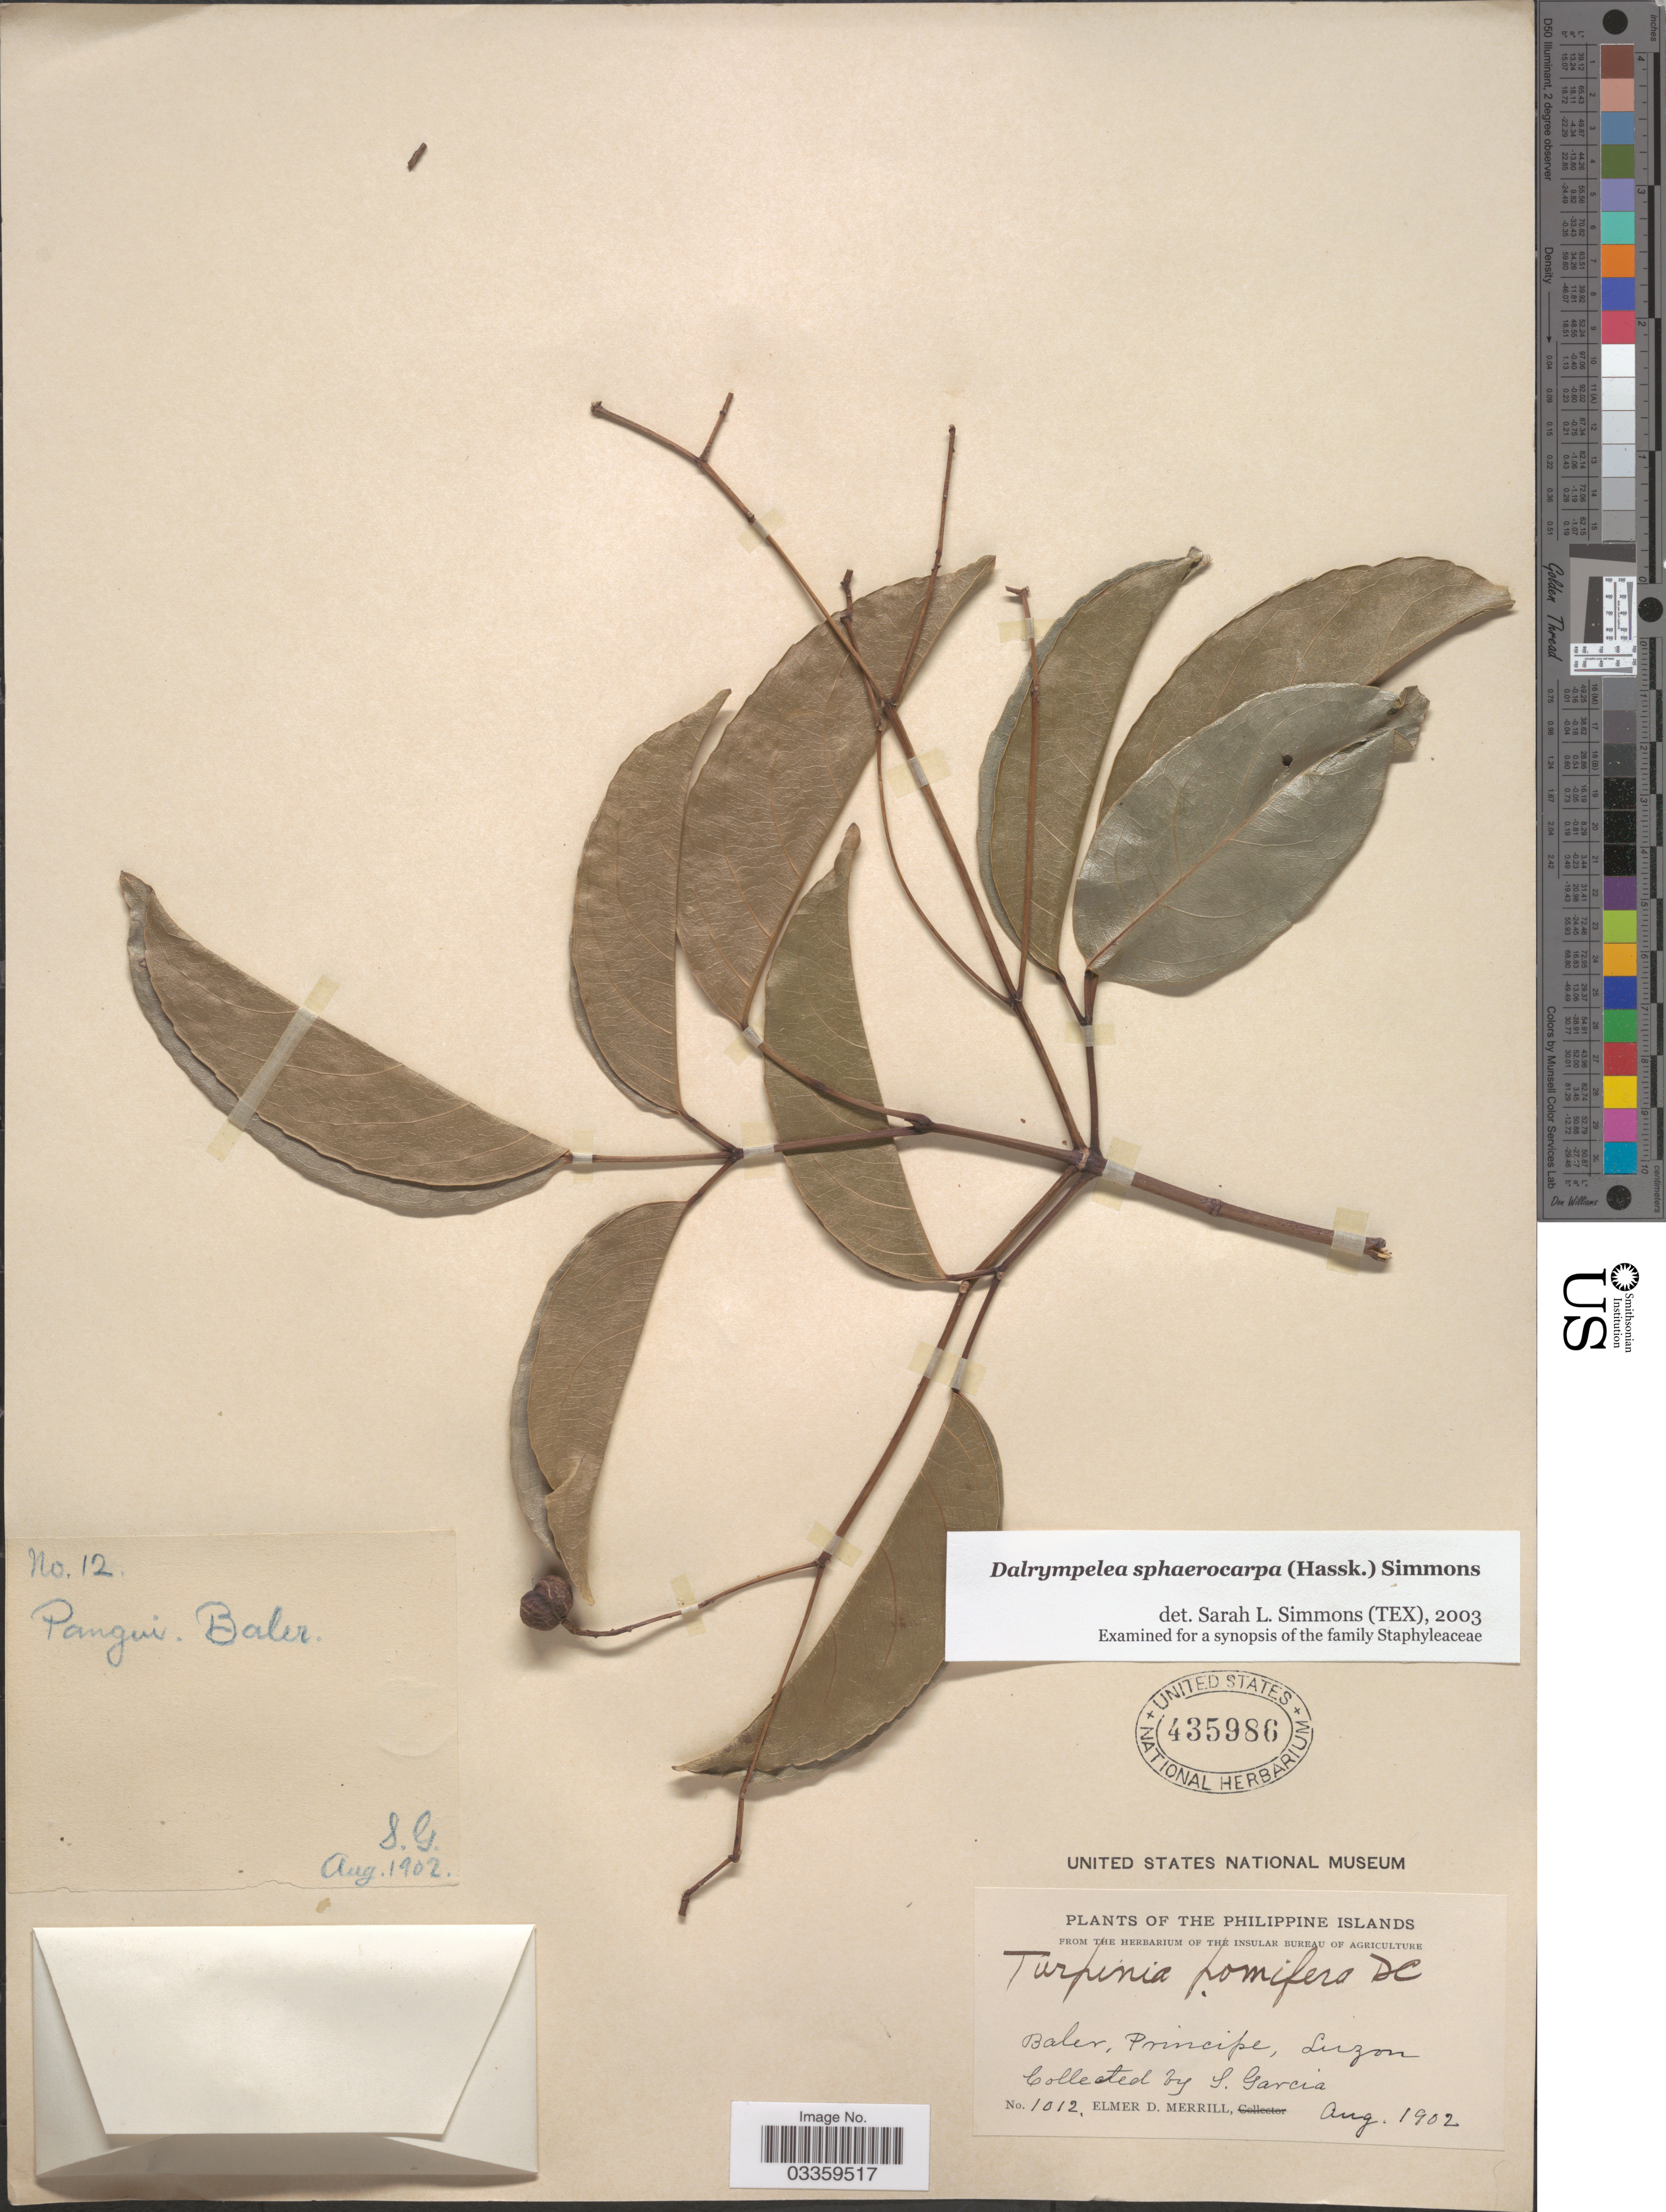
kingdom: Plantae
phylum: Tracheophyta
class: Magnoliopsida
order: Crossosomatales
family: Staphyleaceae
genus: Dalrympelea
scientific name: Dalrympelea sphaerocarpa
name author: (Hassk.) Nor-Ezzaw.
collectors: S. Garcia & E. D. Merrill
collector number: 1012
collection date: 1902-08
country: Philippines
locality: Philippine Islands. Baler, Principe, Luzon. Pangui.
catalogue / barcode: US 435986